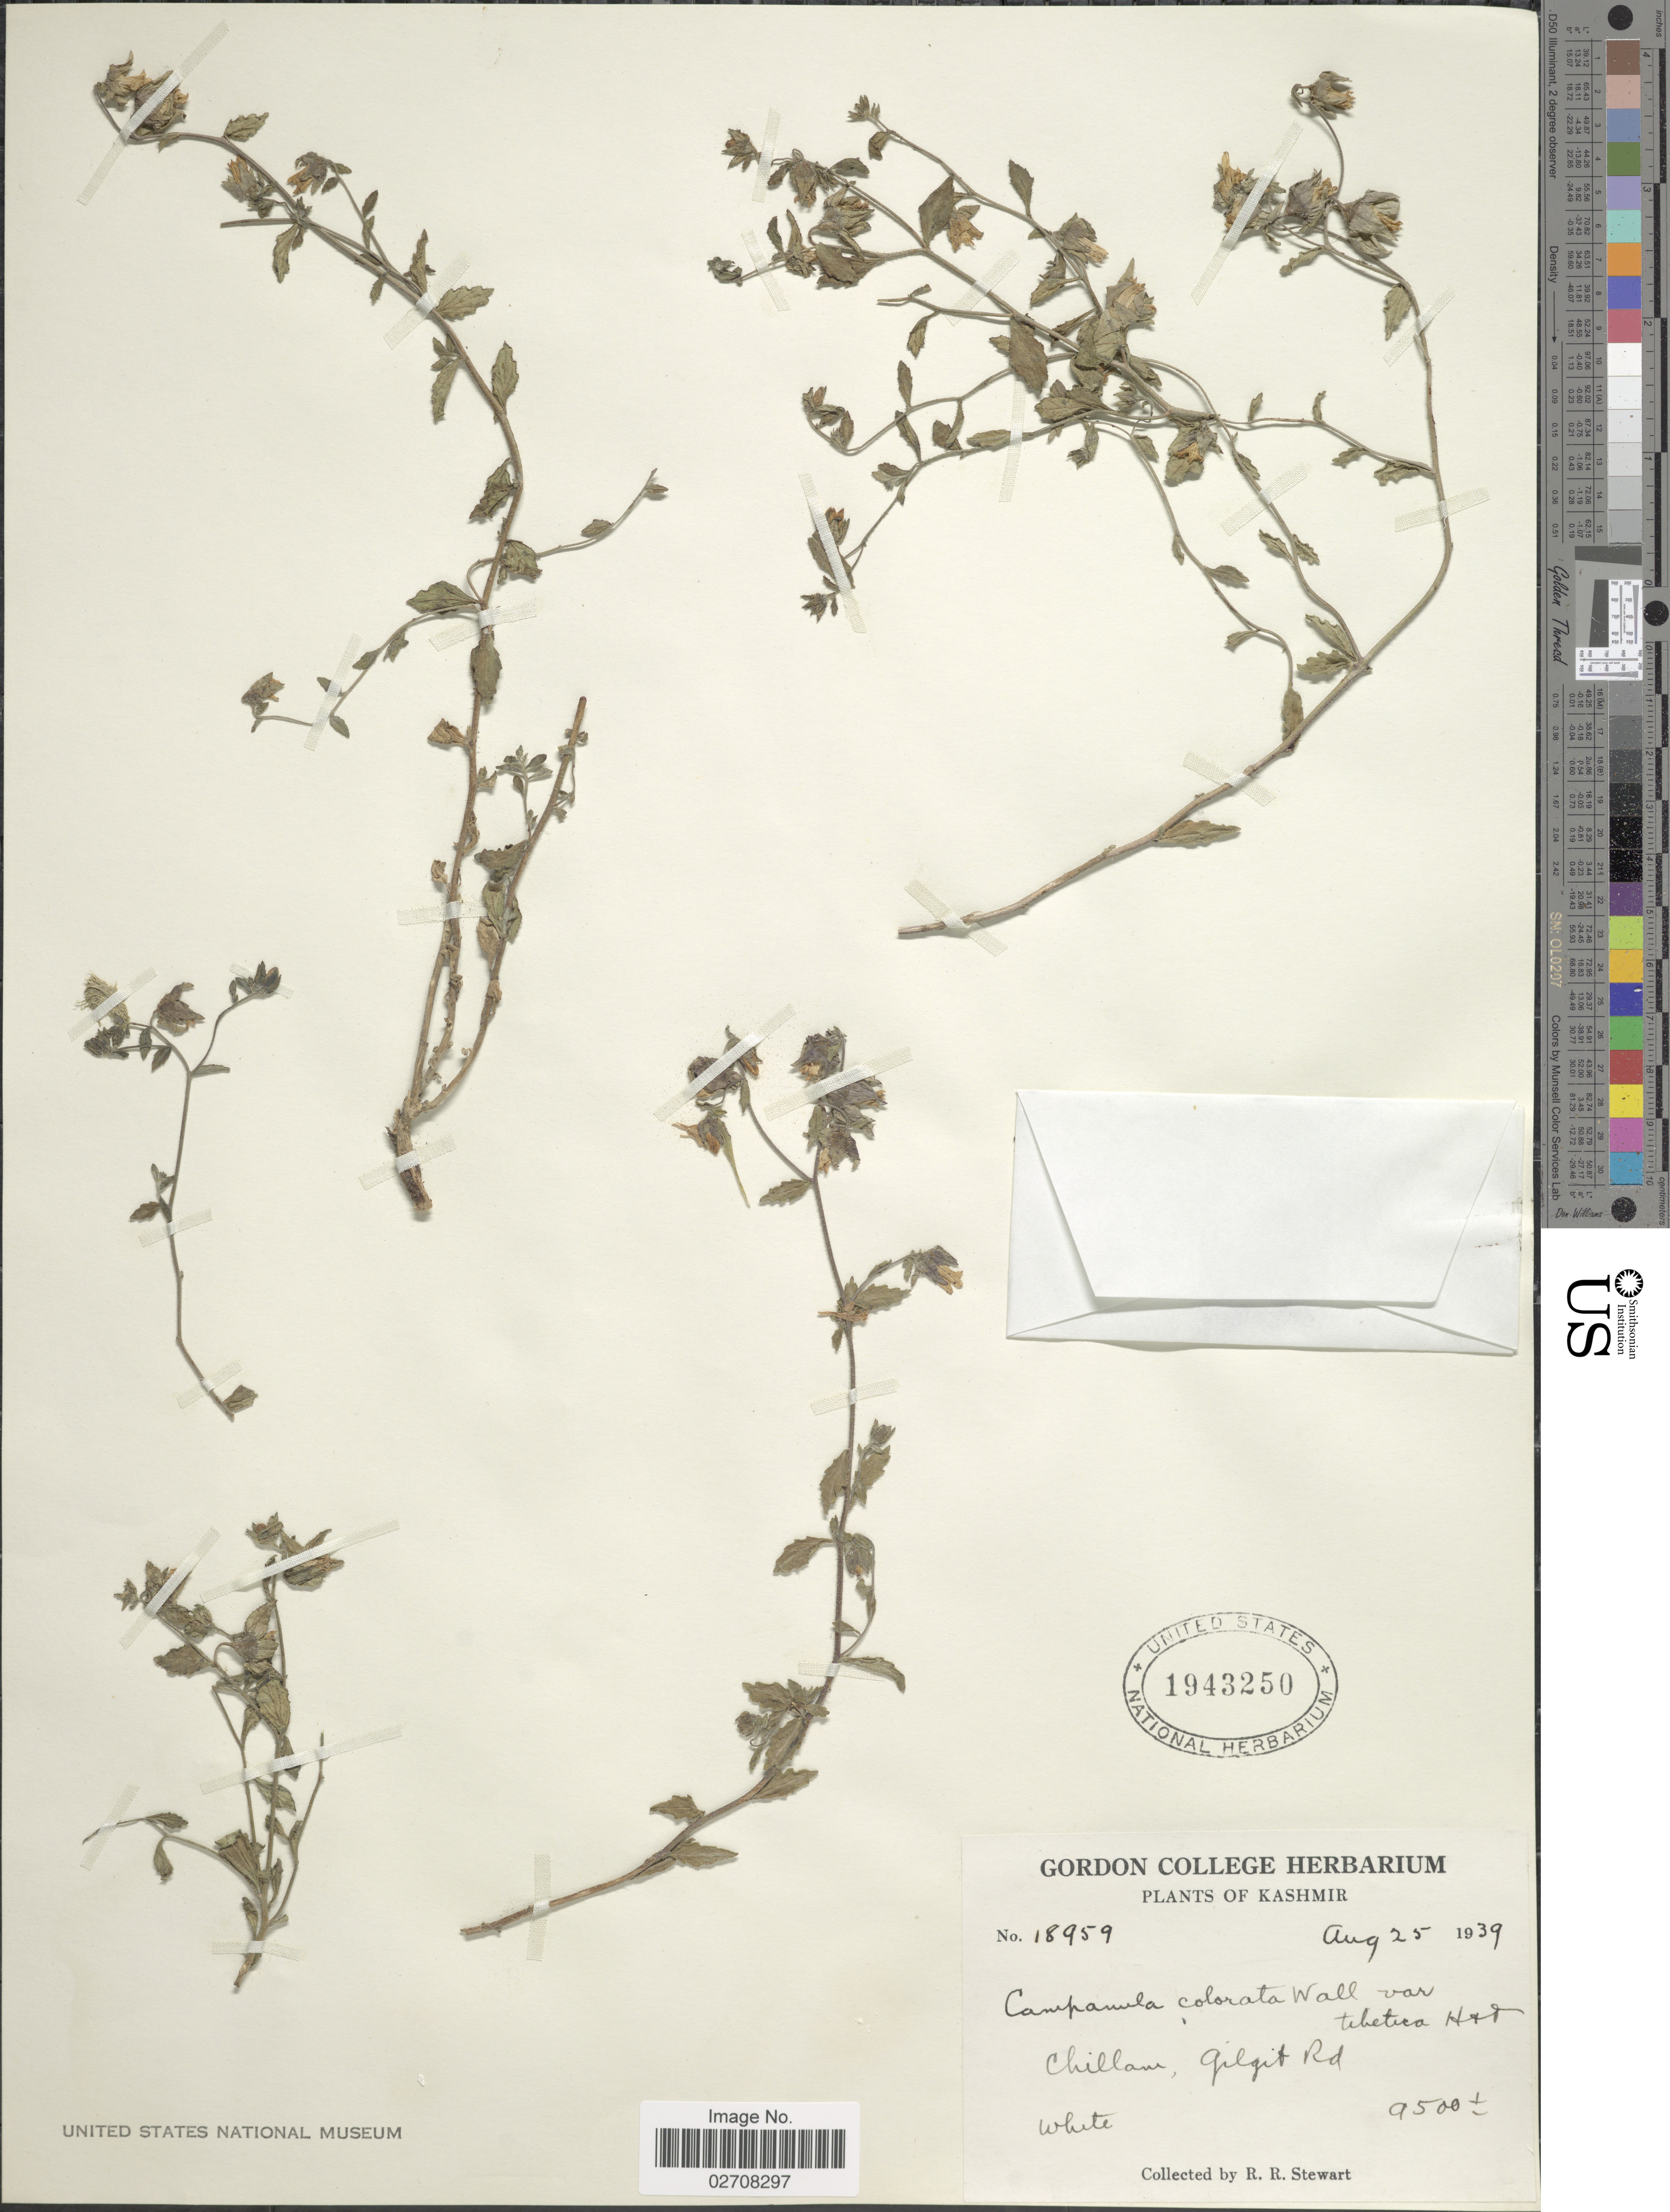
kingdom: Plantae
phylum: Tracheophyta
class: Magnoliopsida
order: Asterales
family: Campanulaceae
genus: Campanula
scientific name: Campanula colorata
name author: Wall.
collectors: R. R. Stewart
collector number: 18959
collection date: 1939-08-25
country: Pakistan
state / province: Gilgit-Baltistan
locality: Kashmir. Chillam, Gilgit Rd.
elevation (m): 2896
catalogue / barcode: US 1943250